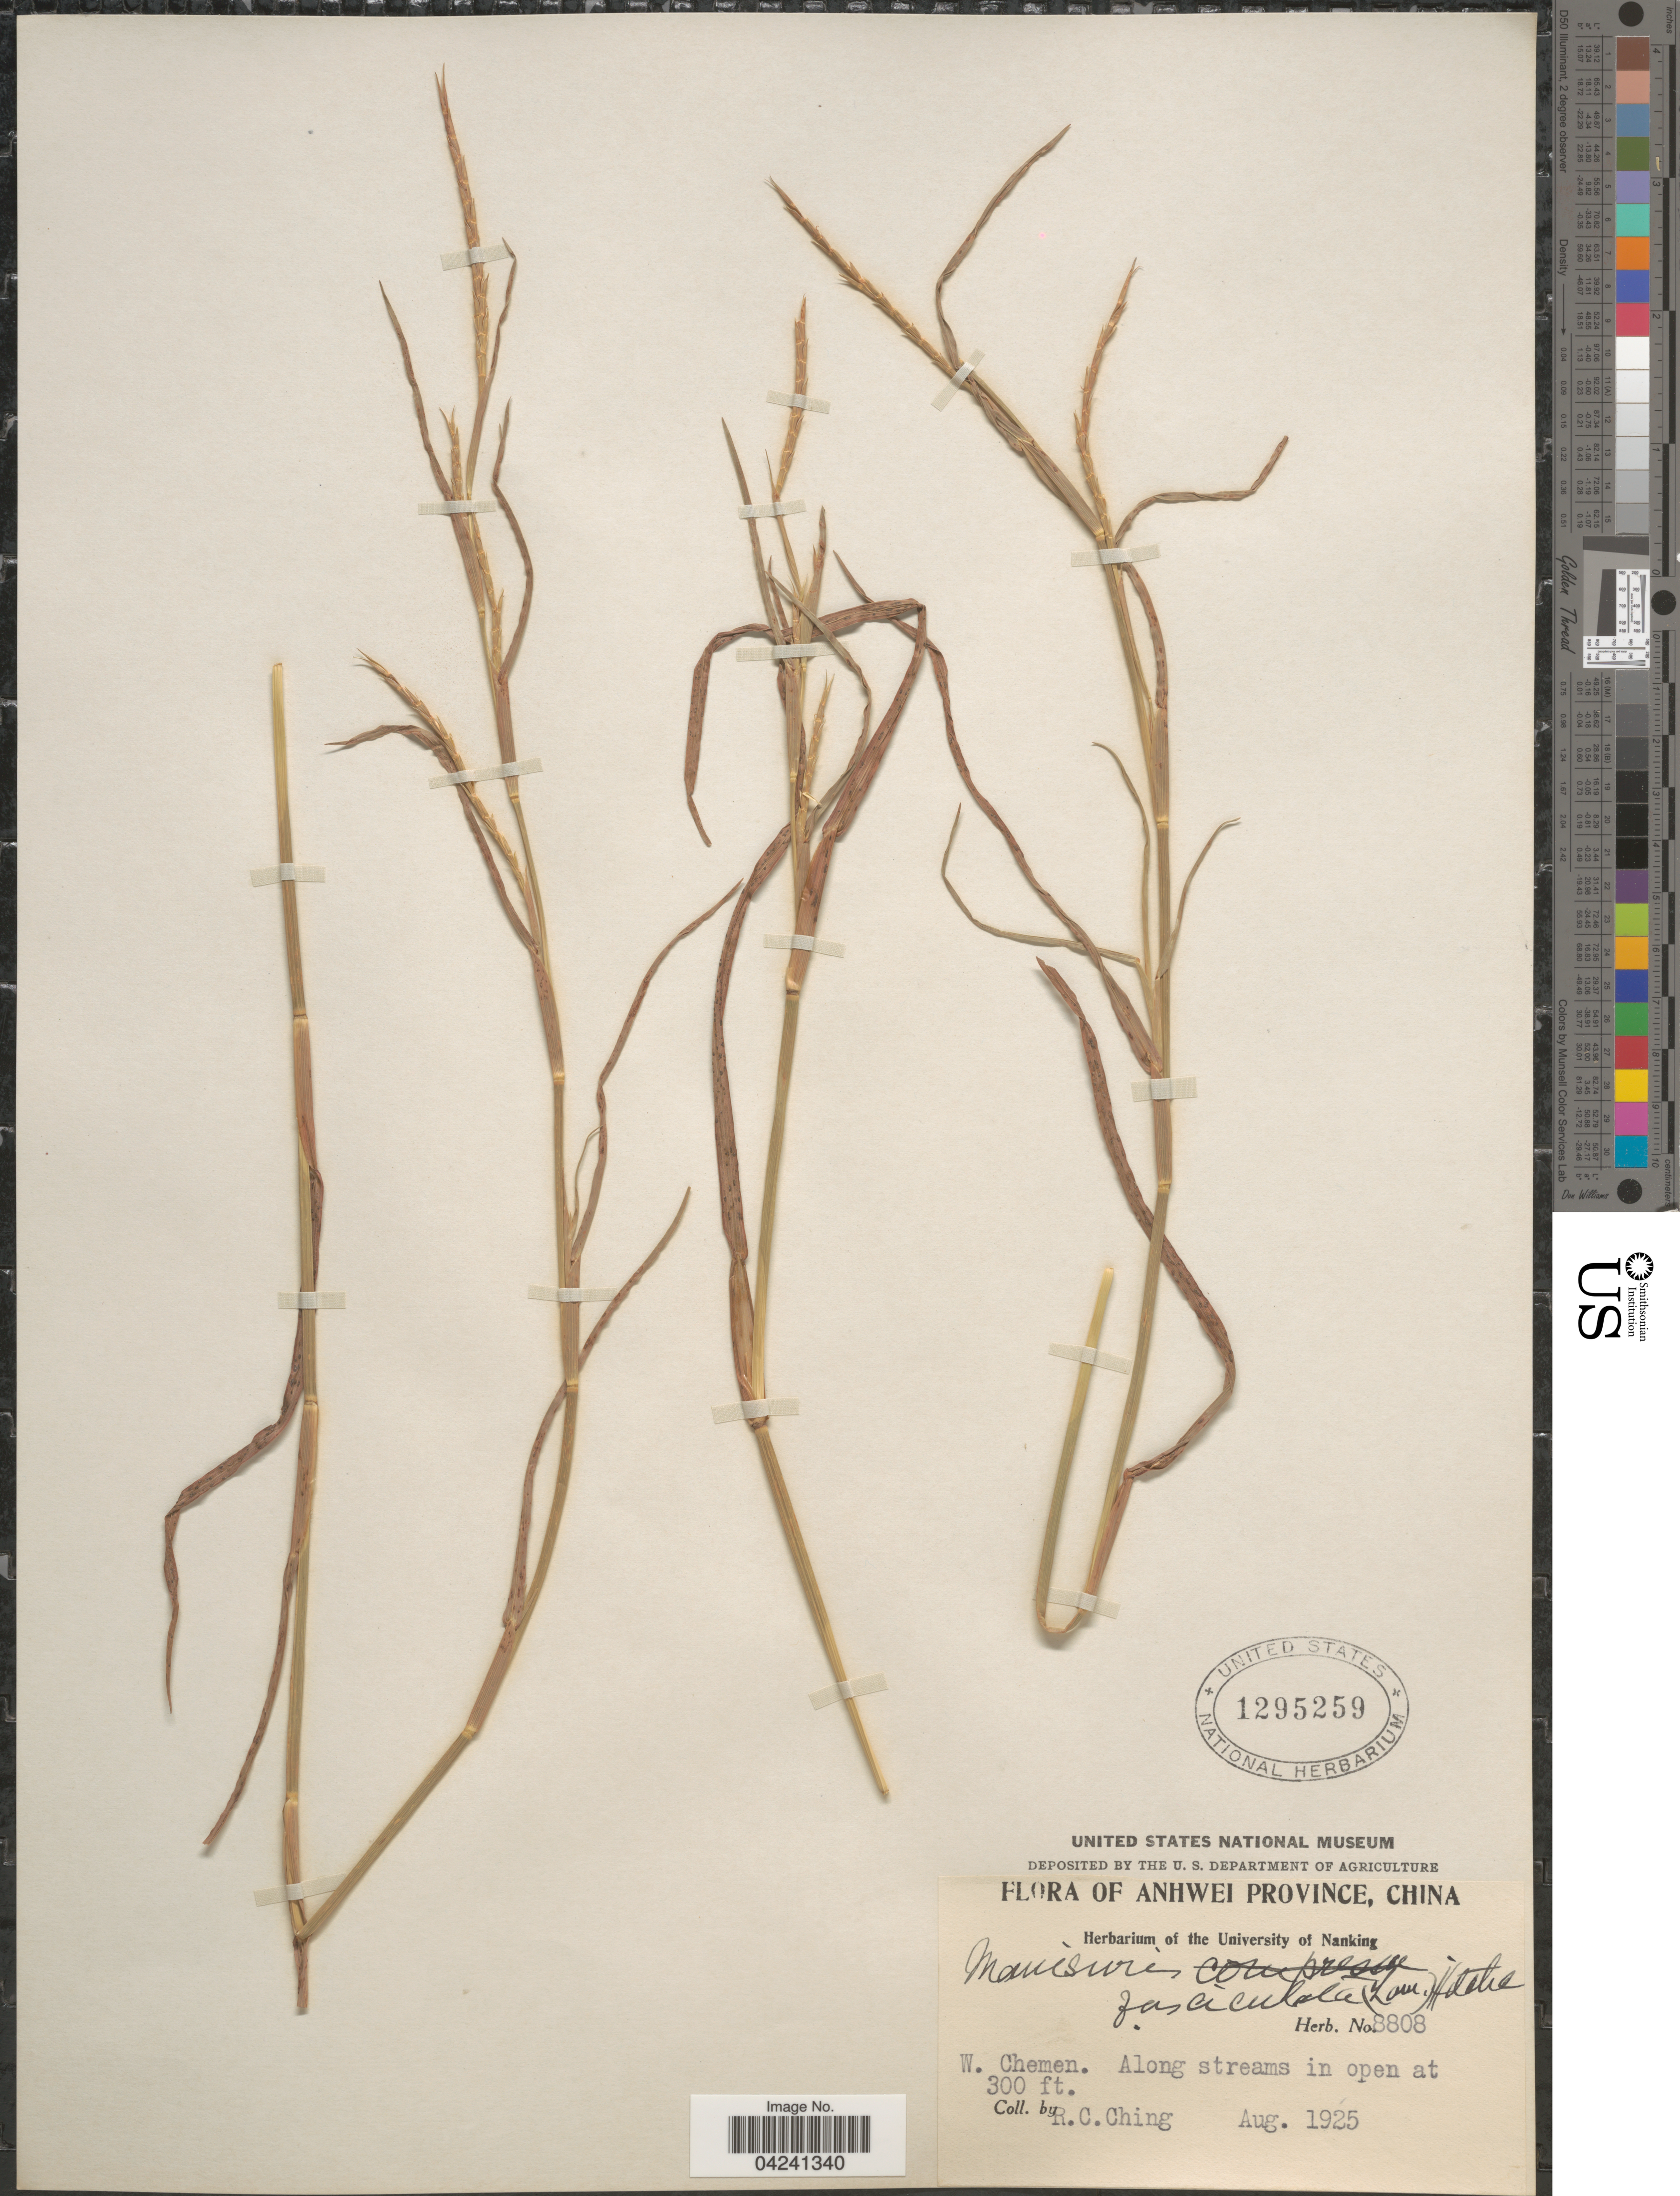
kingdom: Plantae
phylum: Tracheophyta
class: Liliopsida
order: Poales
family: Poaceae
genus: Hemarthria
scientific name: Hemarthria compressa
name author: (L.) R. Br.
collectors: R. C. Ching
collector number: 8808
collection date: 1925-08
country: China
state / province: Anhui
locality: Anhwei Province. W. Chemen. Along streams in open at.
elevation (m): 91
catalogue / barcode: US 1295259